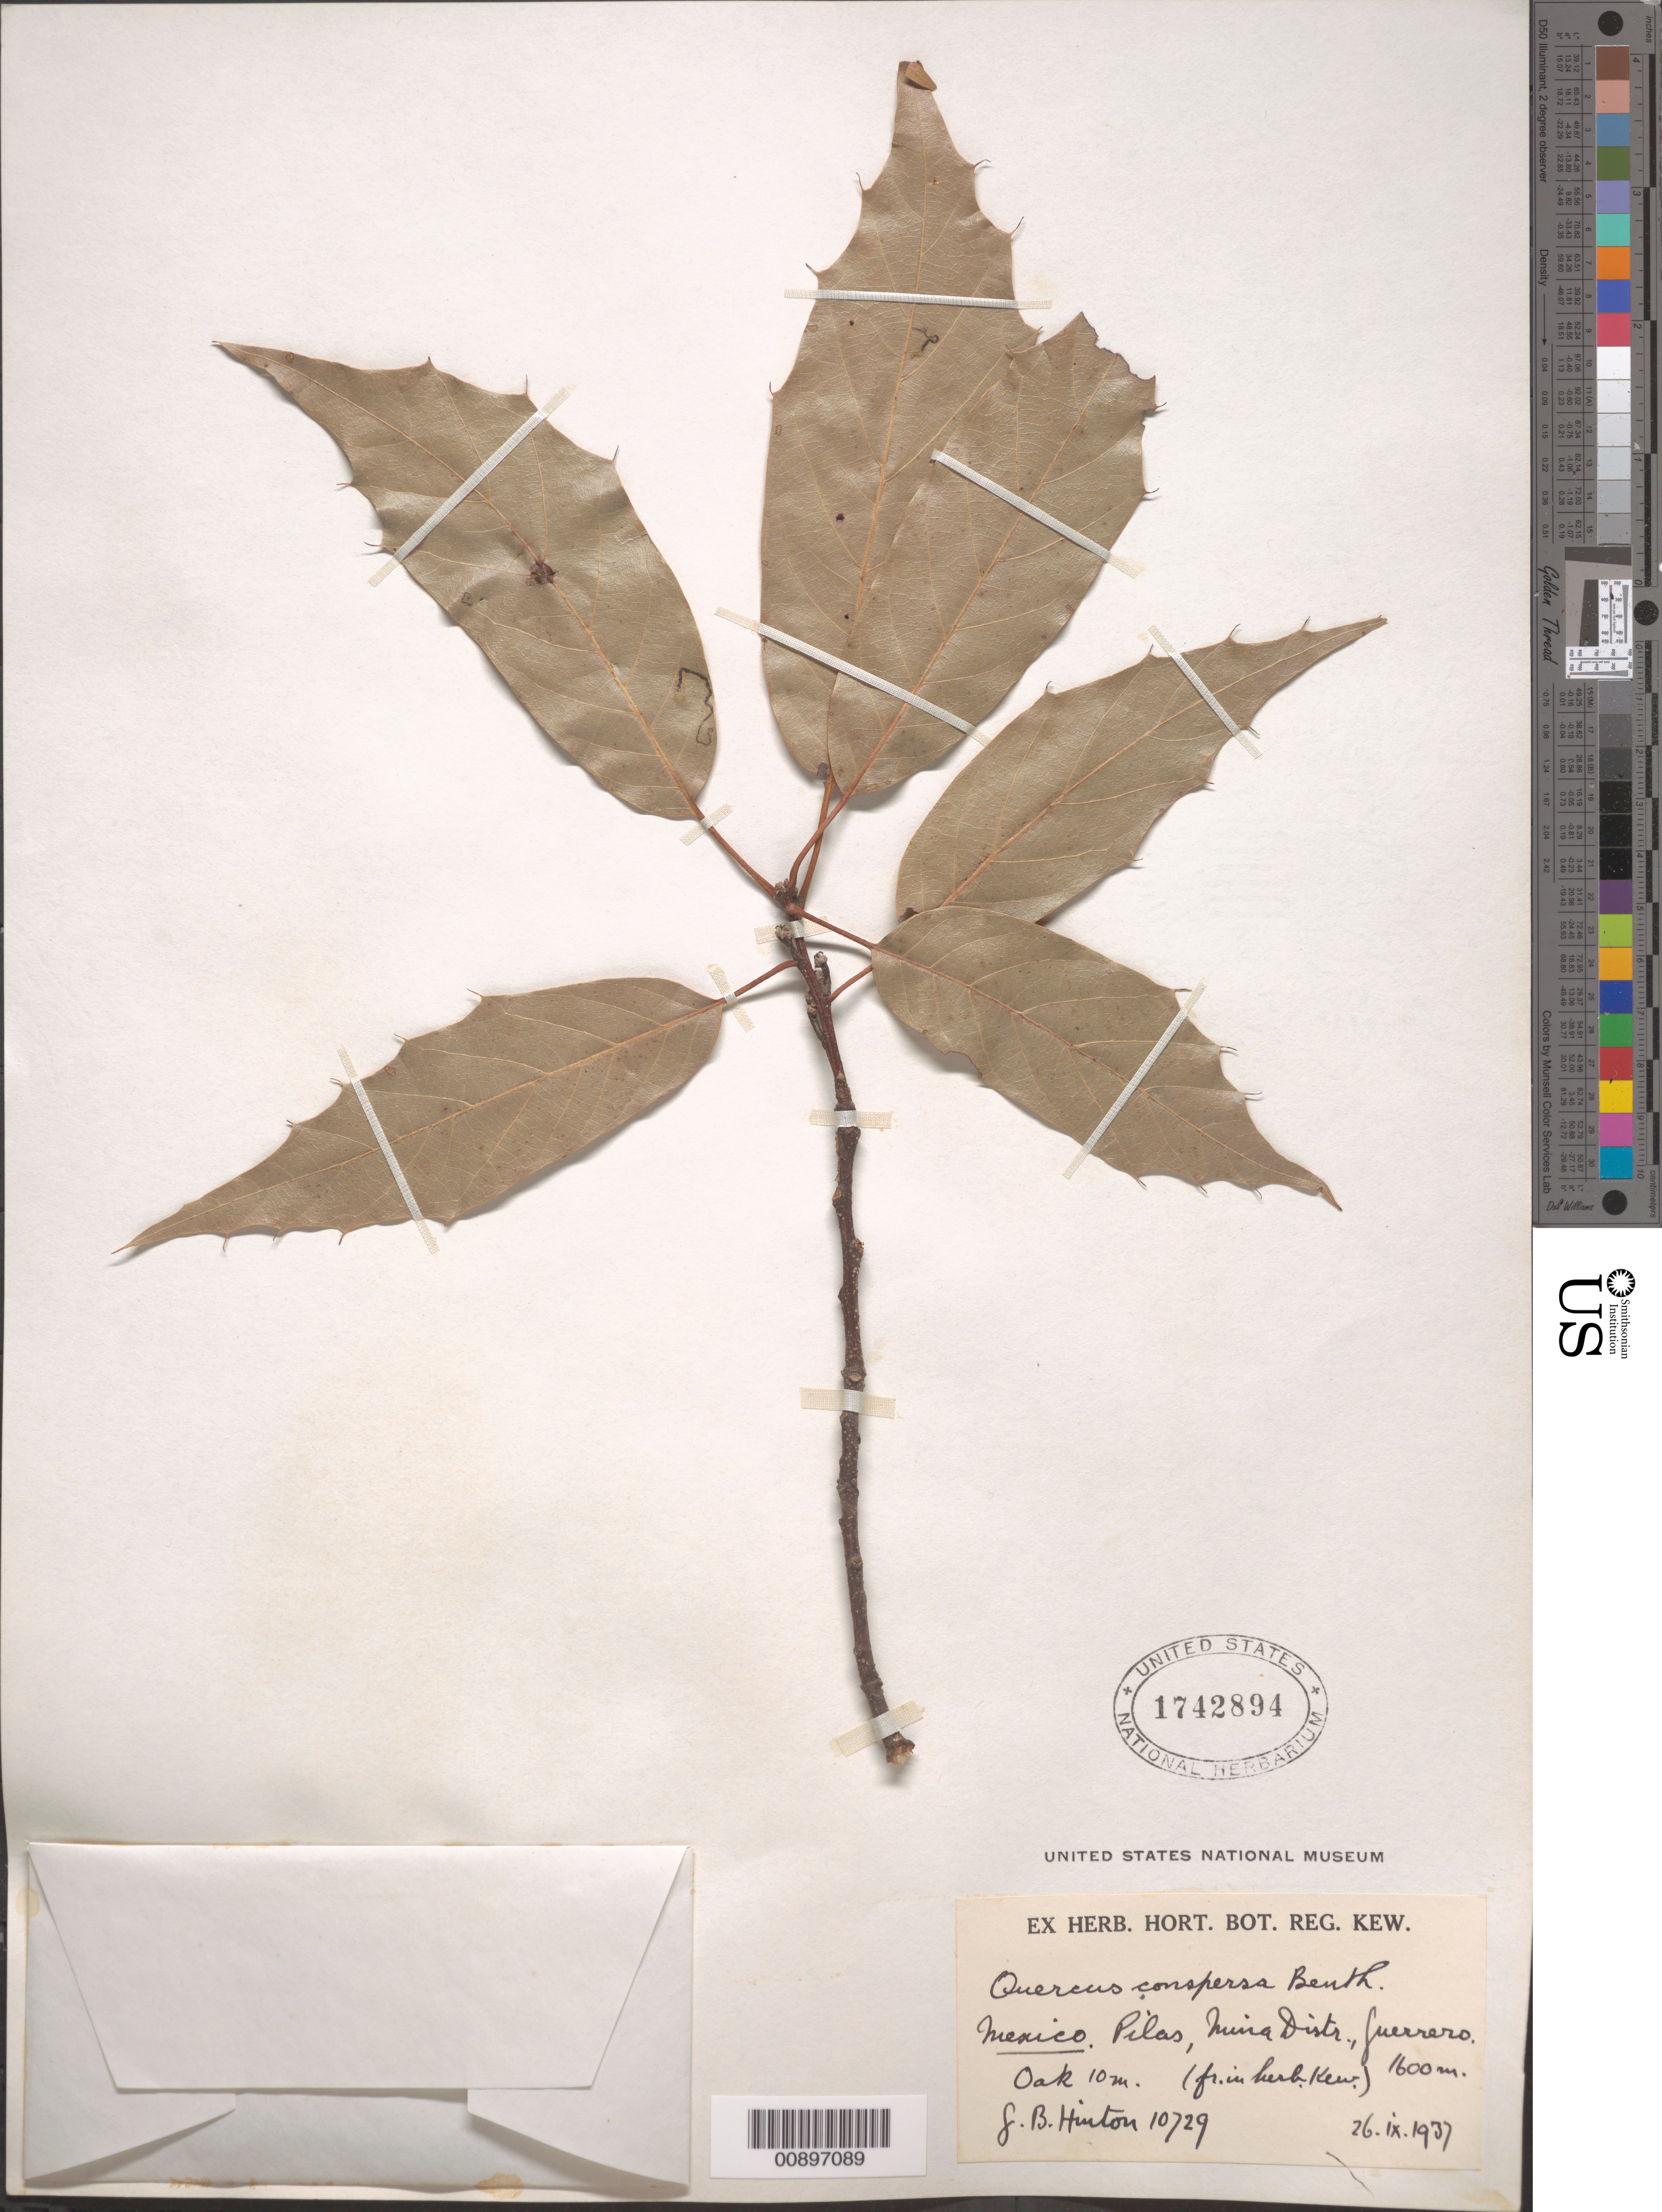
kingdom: Plantae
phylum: Tracheophyta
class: Magnoliopsida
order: Fagales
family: Fagaceae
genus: Quercus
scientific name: Quercus conspersa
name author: Benth.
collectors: G. B. Hinton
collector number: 10729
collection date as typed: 26 Sep 1937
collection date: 1937-09-26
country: Mexico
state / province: Guerrero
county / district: Mina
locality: Pilas, District Mina, Guerrero.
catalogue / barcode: US 1742894